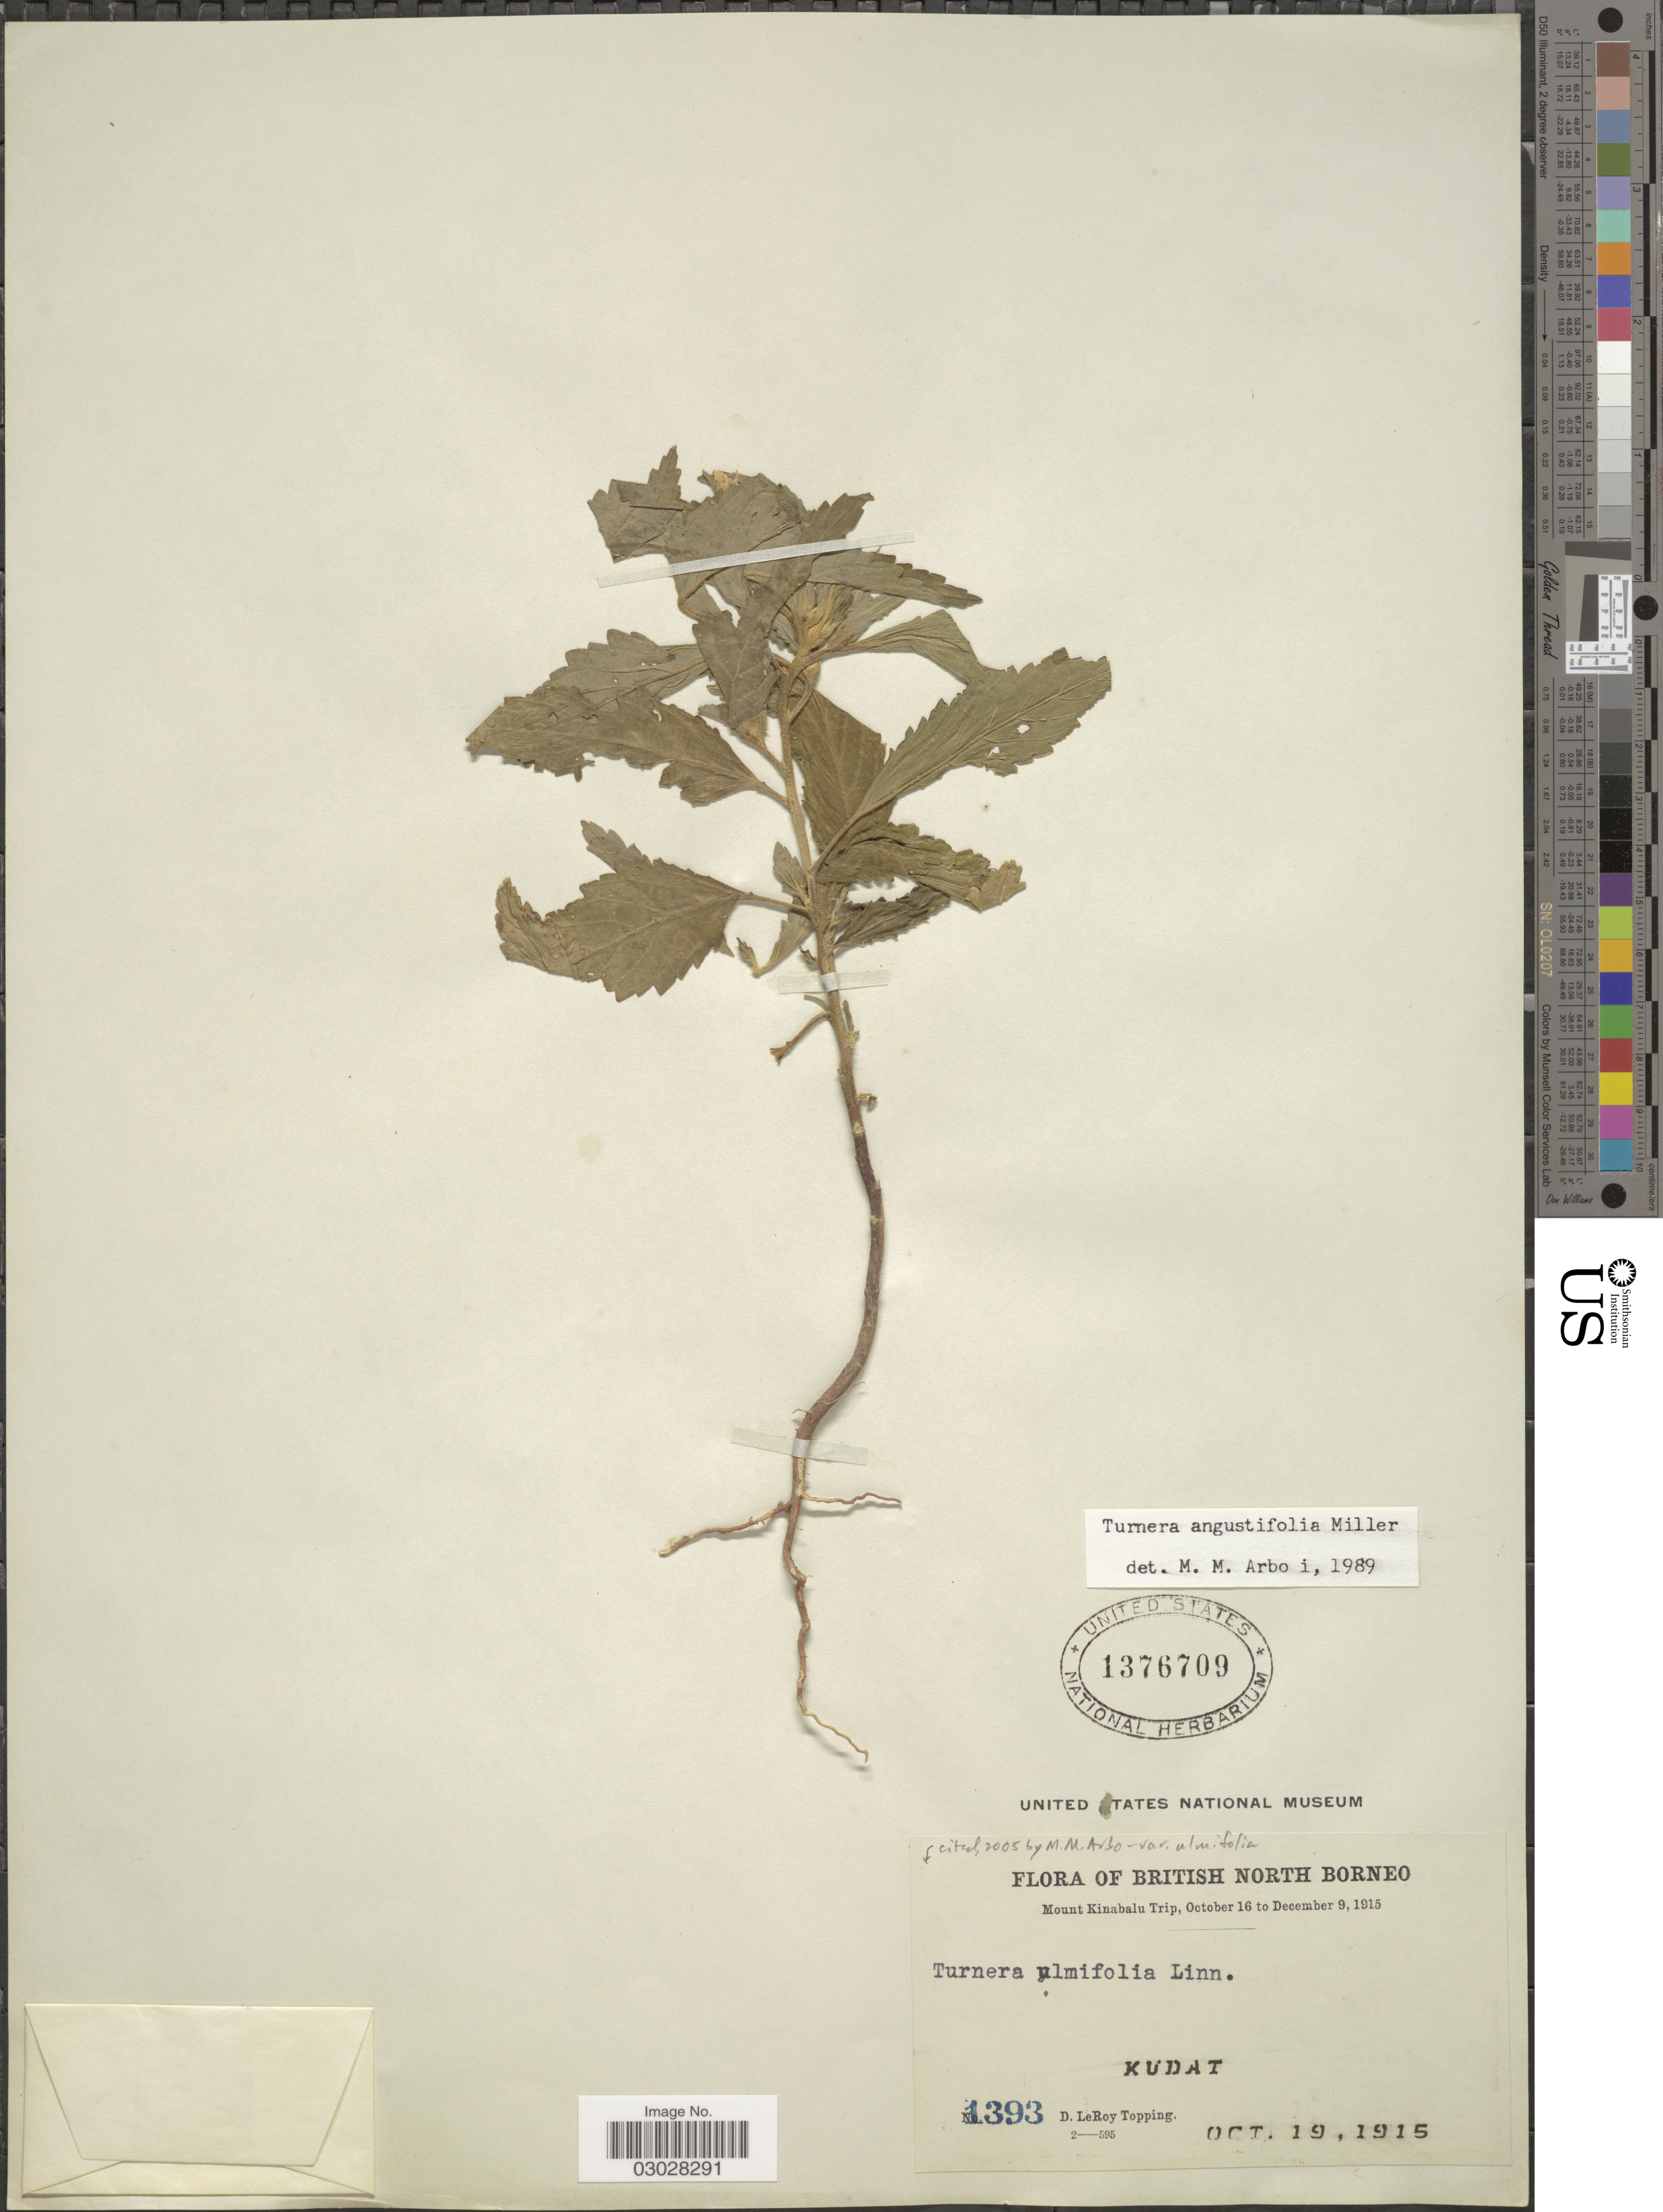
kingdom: Plantae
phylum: Tracheophyta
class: Magnoliopsida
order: Malpighiales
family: Turneraceae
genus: Turnera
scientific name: Turnera ulmifolia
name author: L.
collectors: D. L. Topping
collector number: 1393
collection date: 1915-10-19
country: Malaysia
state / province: Sabah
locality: British North Borneo. Mount Kinabalu. Kudat.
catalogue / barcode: US 1376709